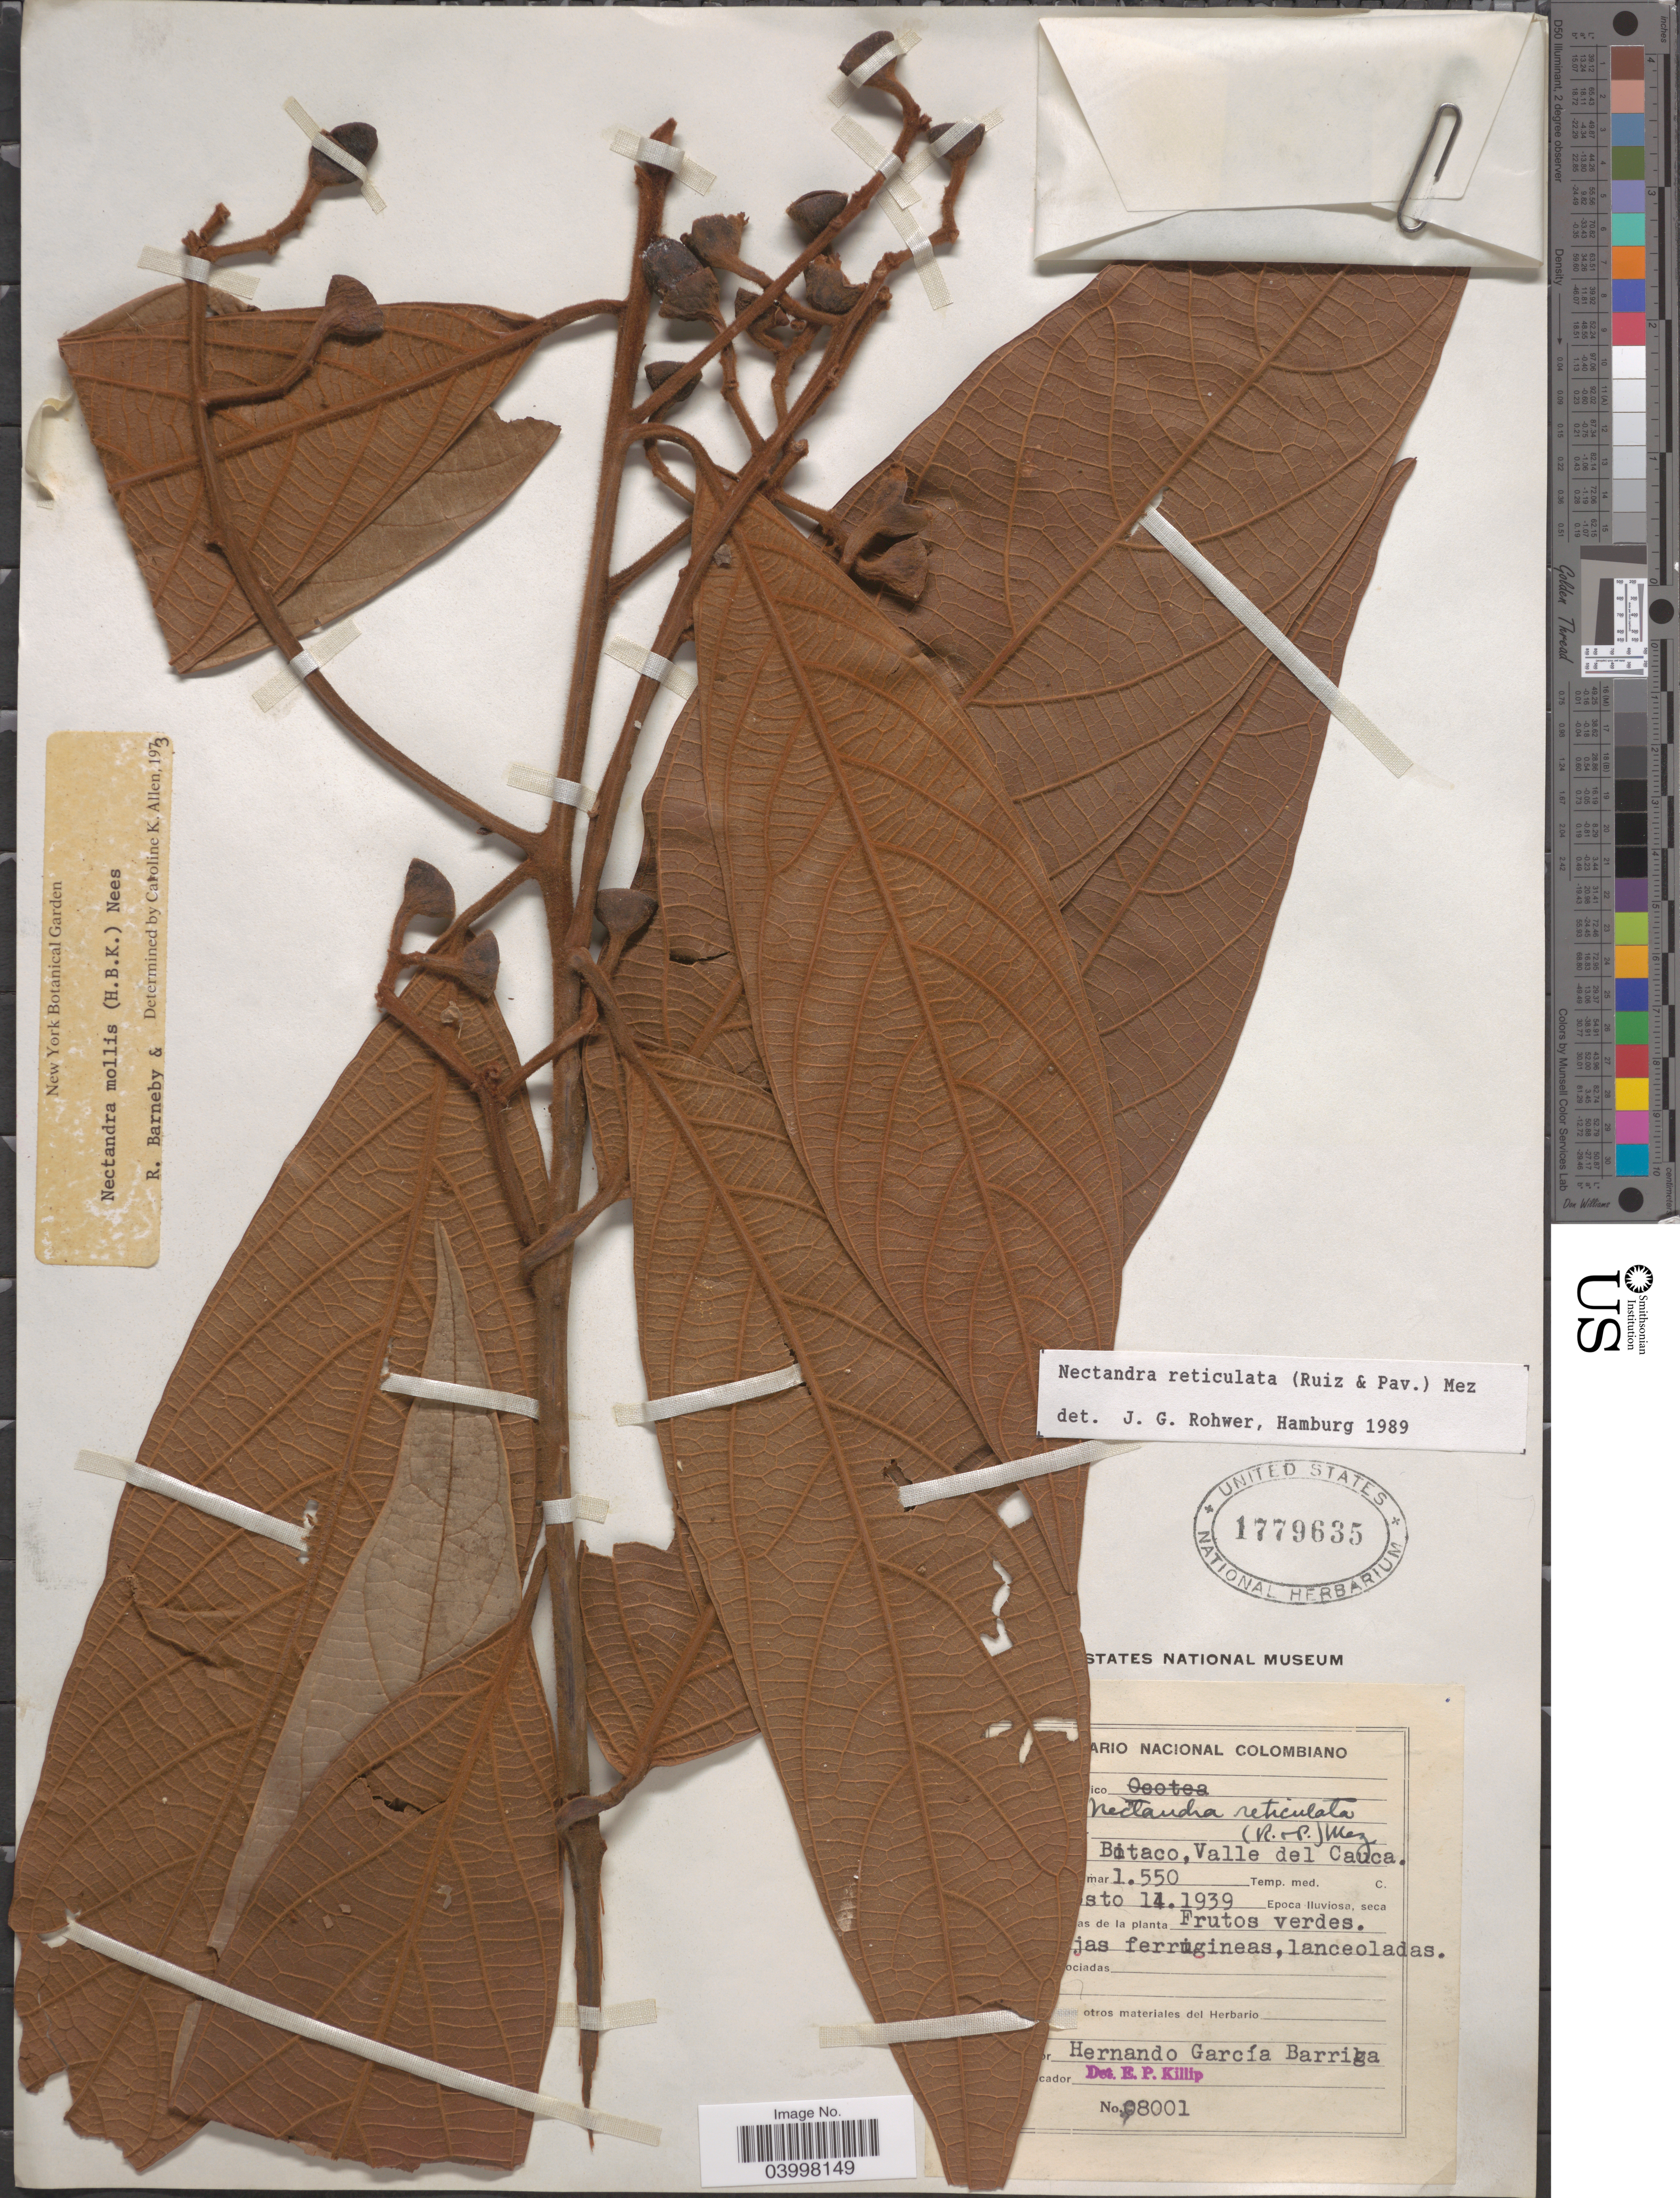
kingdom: Plantae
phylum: Tracheophyta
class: Magnoliopsida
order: Laurales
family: Lauraceae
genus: Nectandra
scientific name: Nectandra reticulata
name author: (Ruiz & Pav.) Mez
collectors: H. García Barriga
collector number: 8001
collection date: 1939-08-14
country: Colombia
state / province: Valle del Cauca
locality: [illegible text] Bitaco, Valle del Cauca.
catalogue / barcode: US 1779635